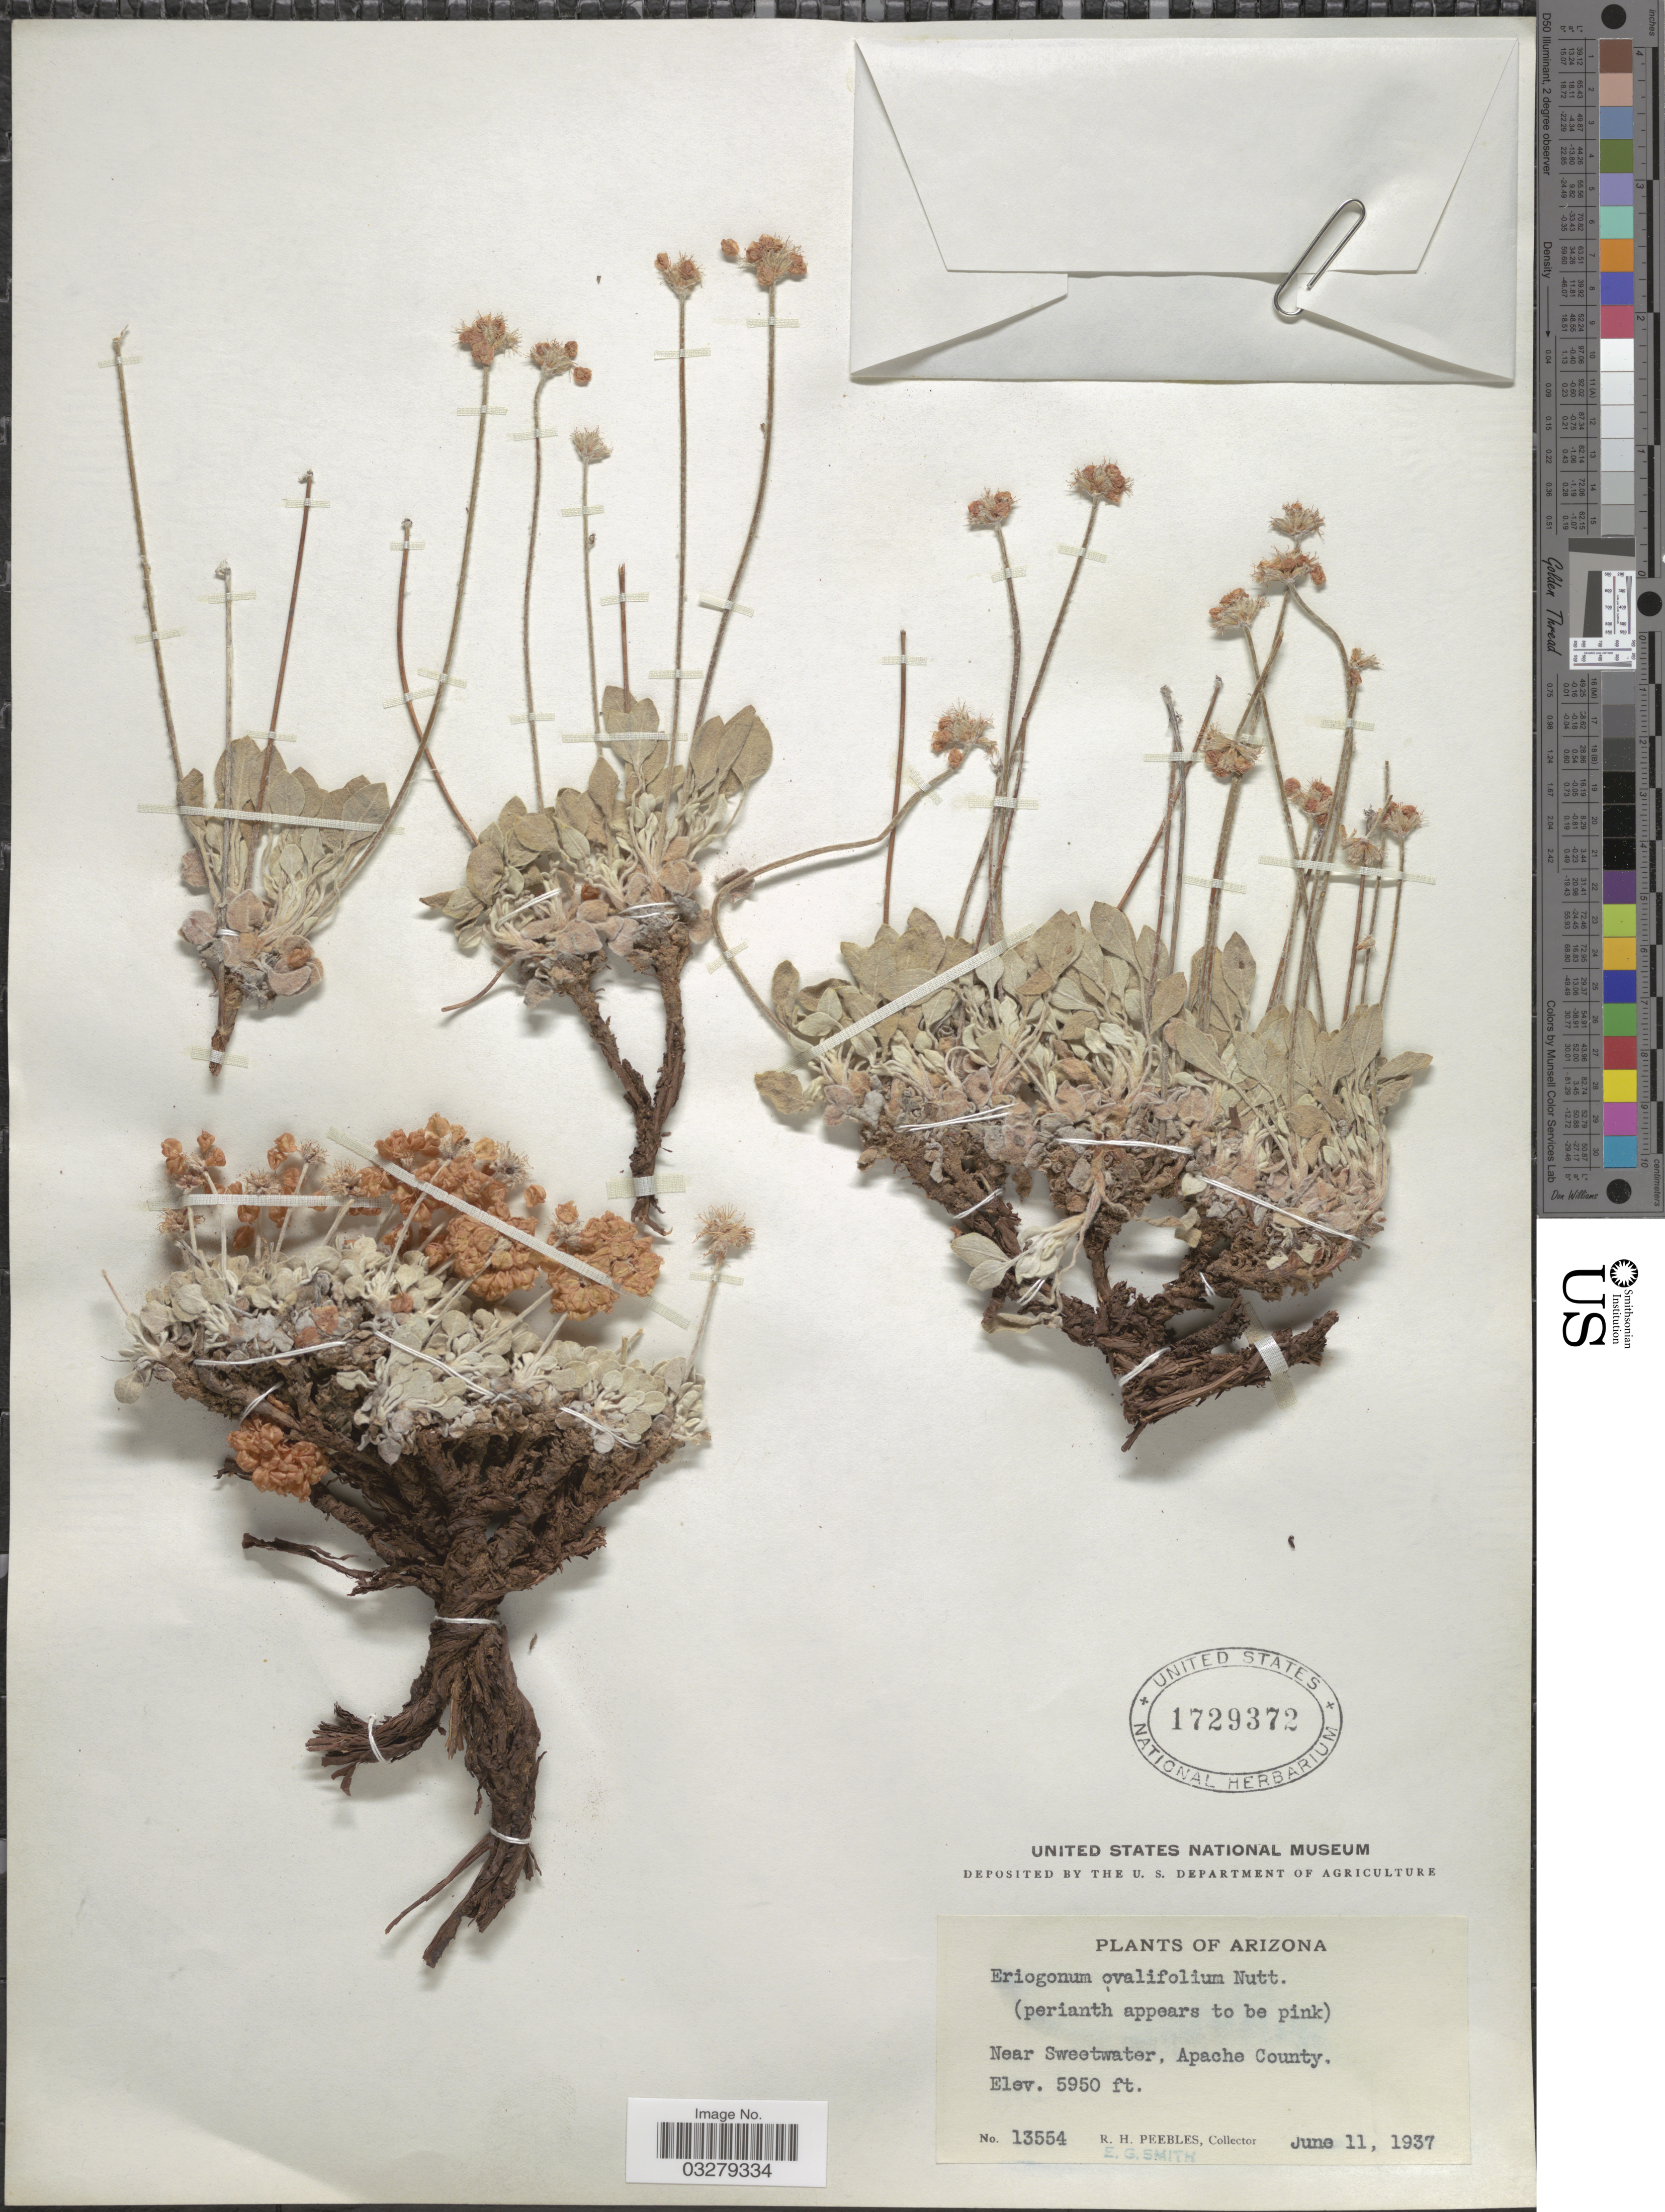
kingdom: Plantae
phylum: Tracheophyta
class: Magnoliopsida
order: Caryophyllales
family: Polygonaceae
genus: Eriogonum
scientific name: Eriogonum ovalifolium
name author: Nutt.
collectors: R. H. Peebles & E. G. Smith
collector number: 13554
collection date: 1937-06-11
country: United States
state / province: Arizona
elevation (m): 1814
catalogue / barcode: US 1729372